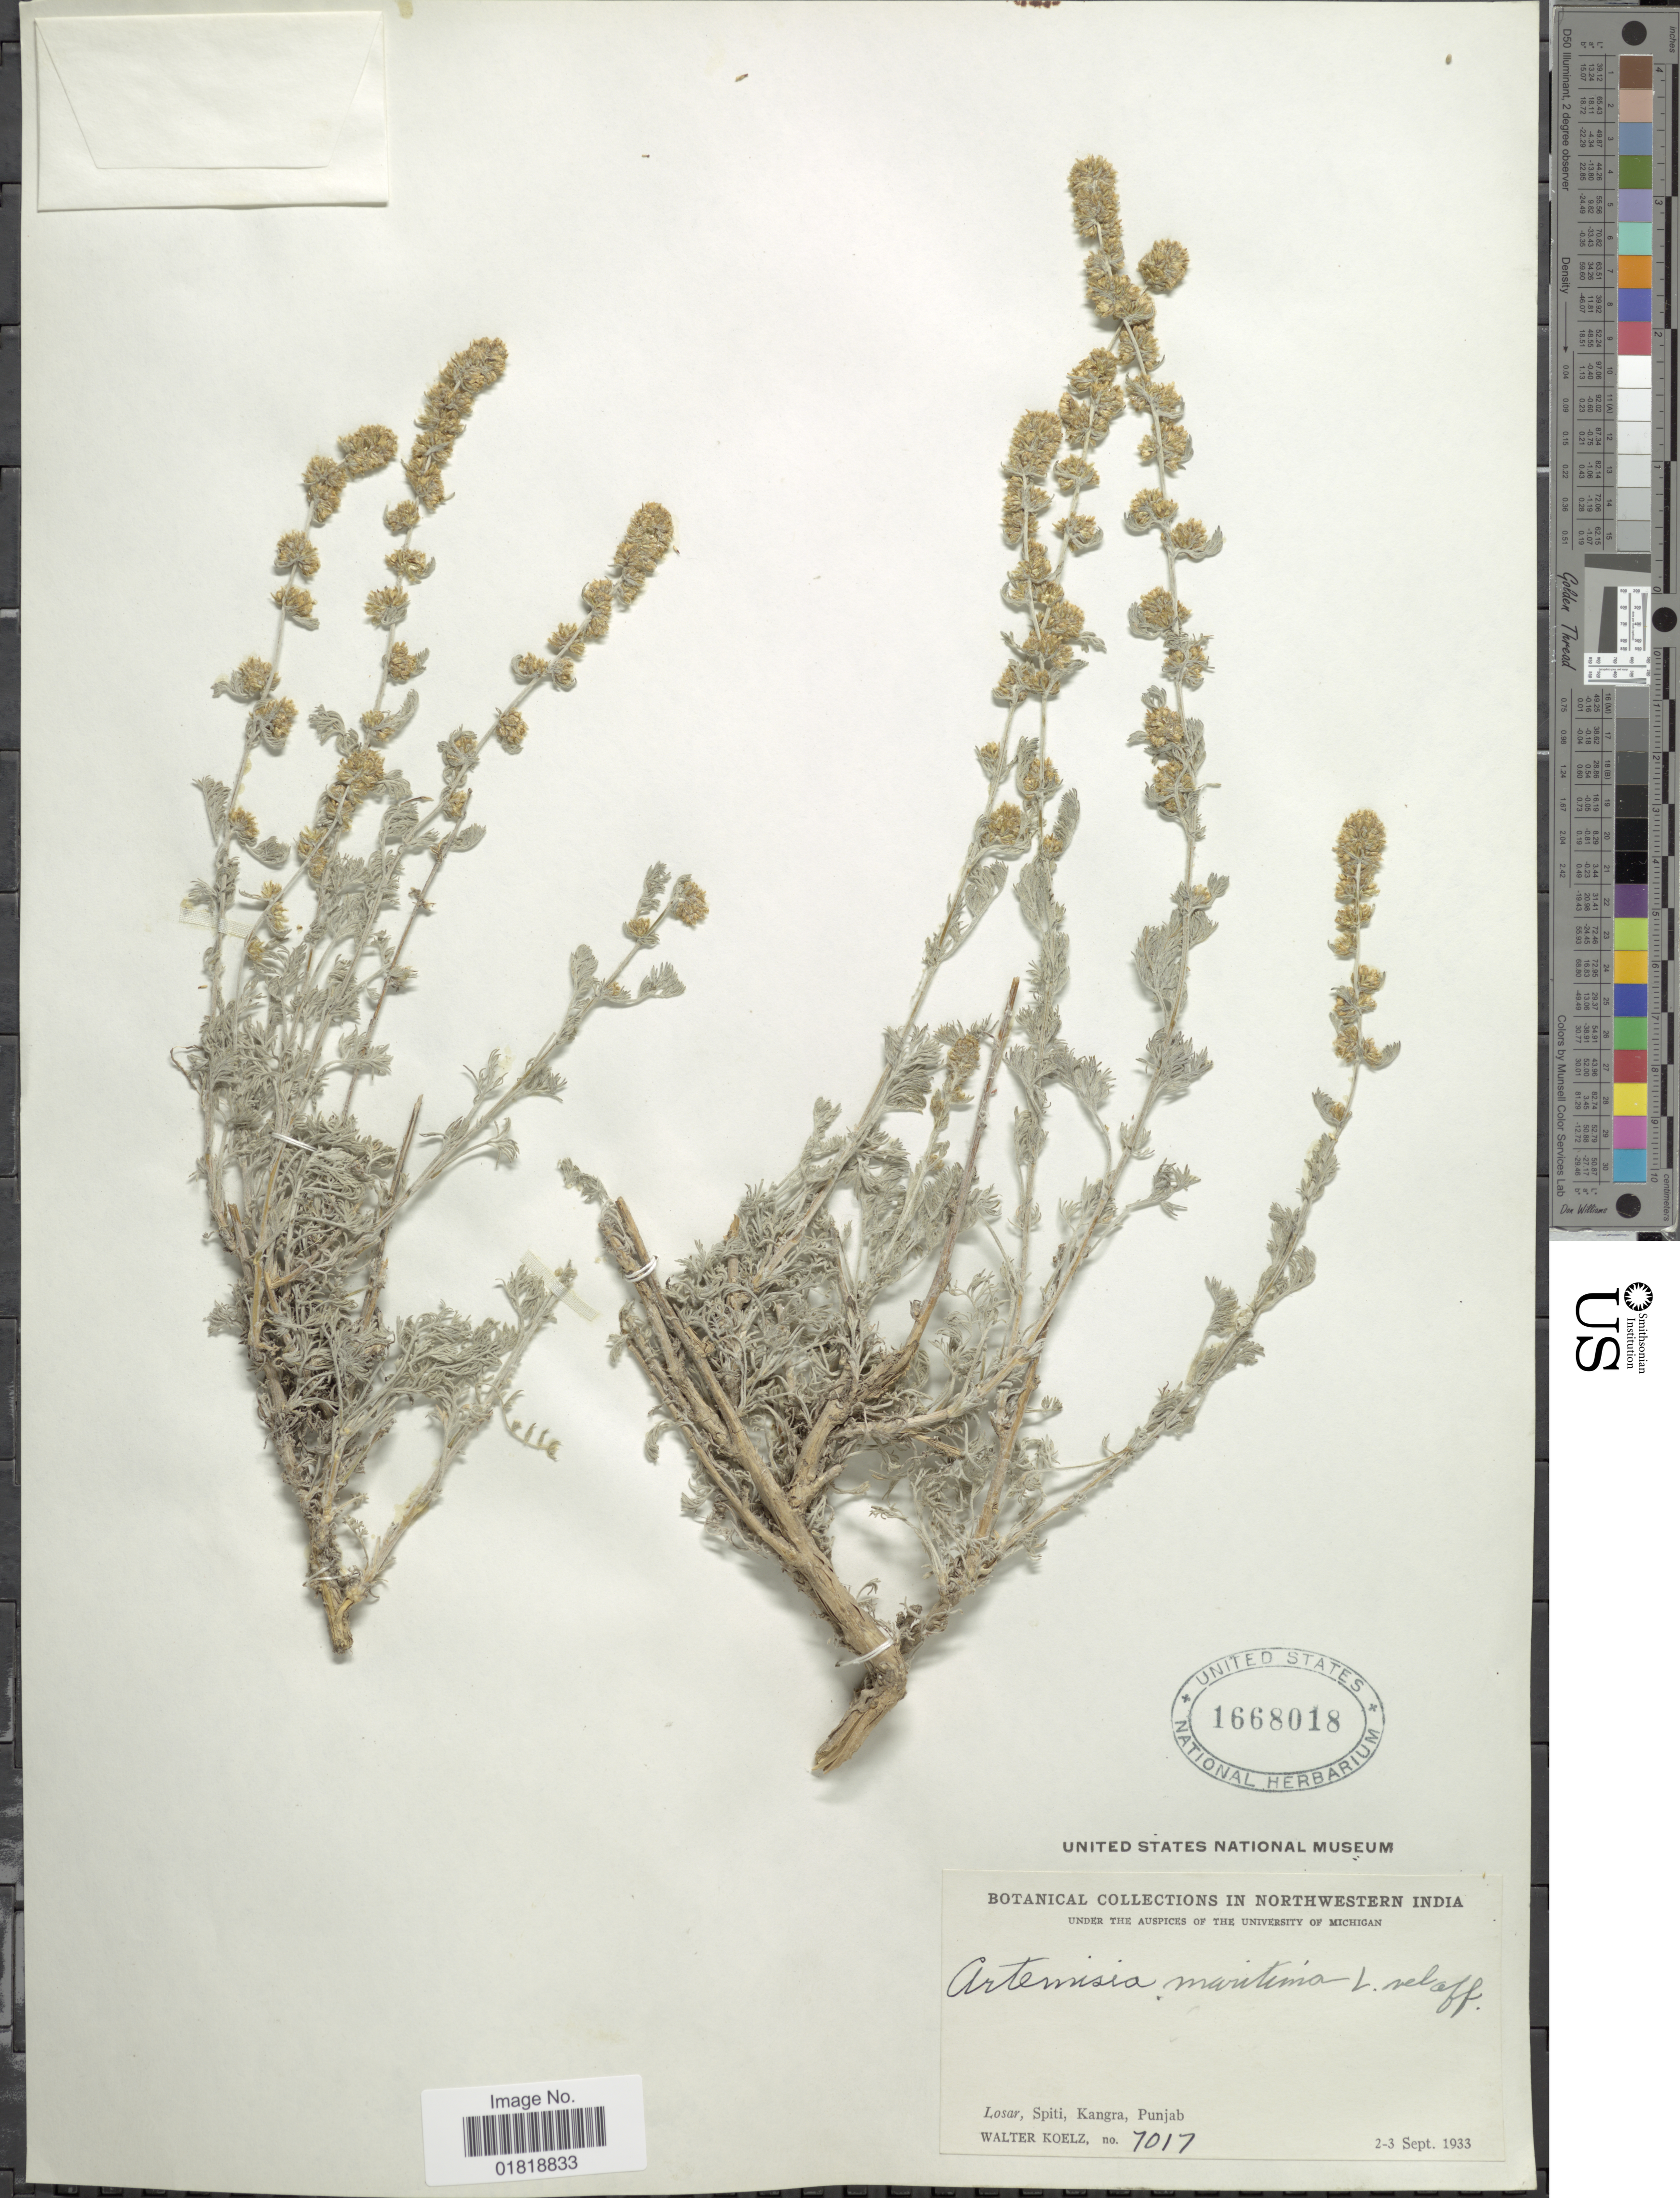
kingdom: Plantae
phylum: Tracheophyta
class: Magnoliopsida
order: Asterales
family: Asteraceae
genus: Artemisia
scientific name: Artemisia maritima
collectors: W. N. Koelz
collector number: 7017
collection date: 1933-09-02/1933-09-03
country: India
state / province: Himachal Pradesh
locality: Northwestern India, Losar, Spiti, Kangra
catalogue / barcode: US 1668018